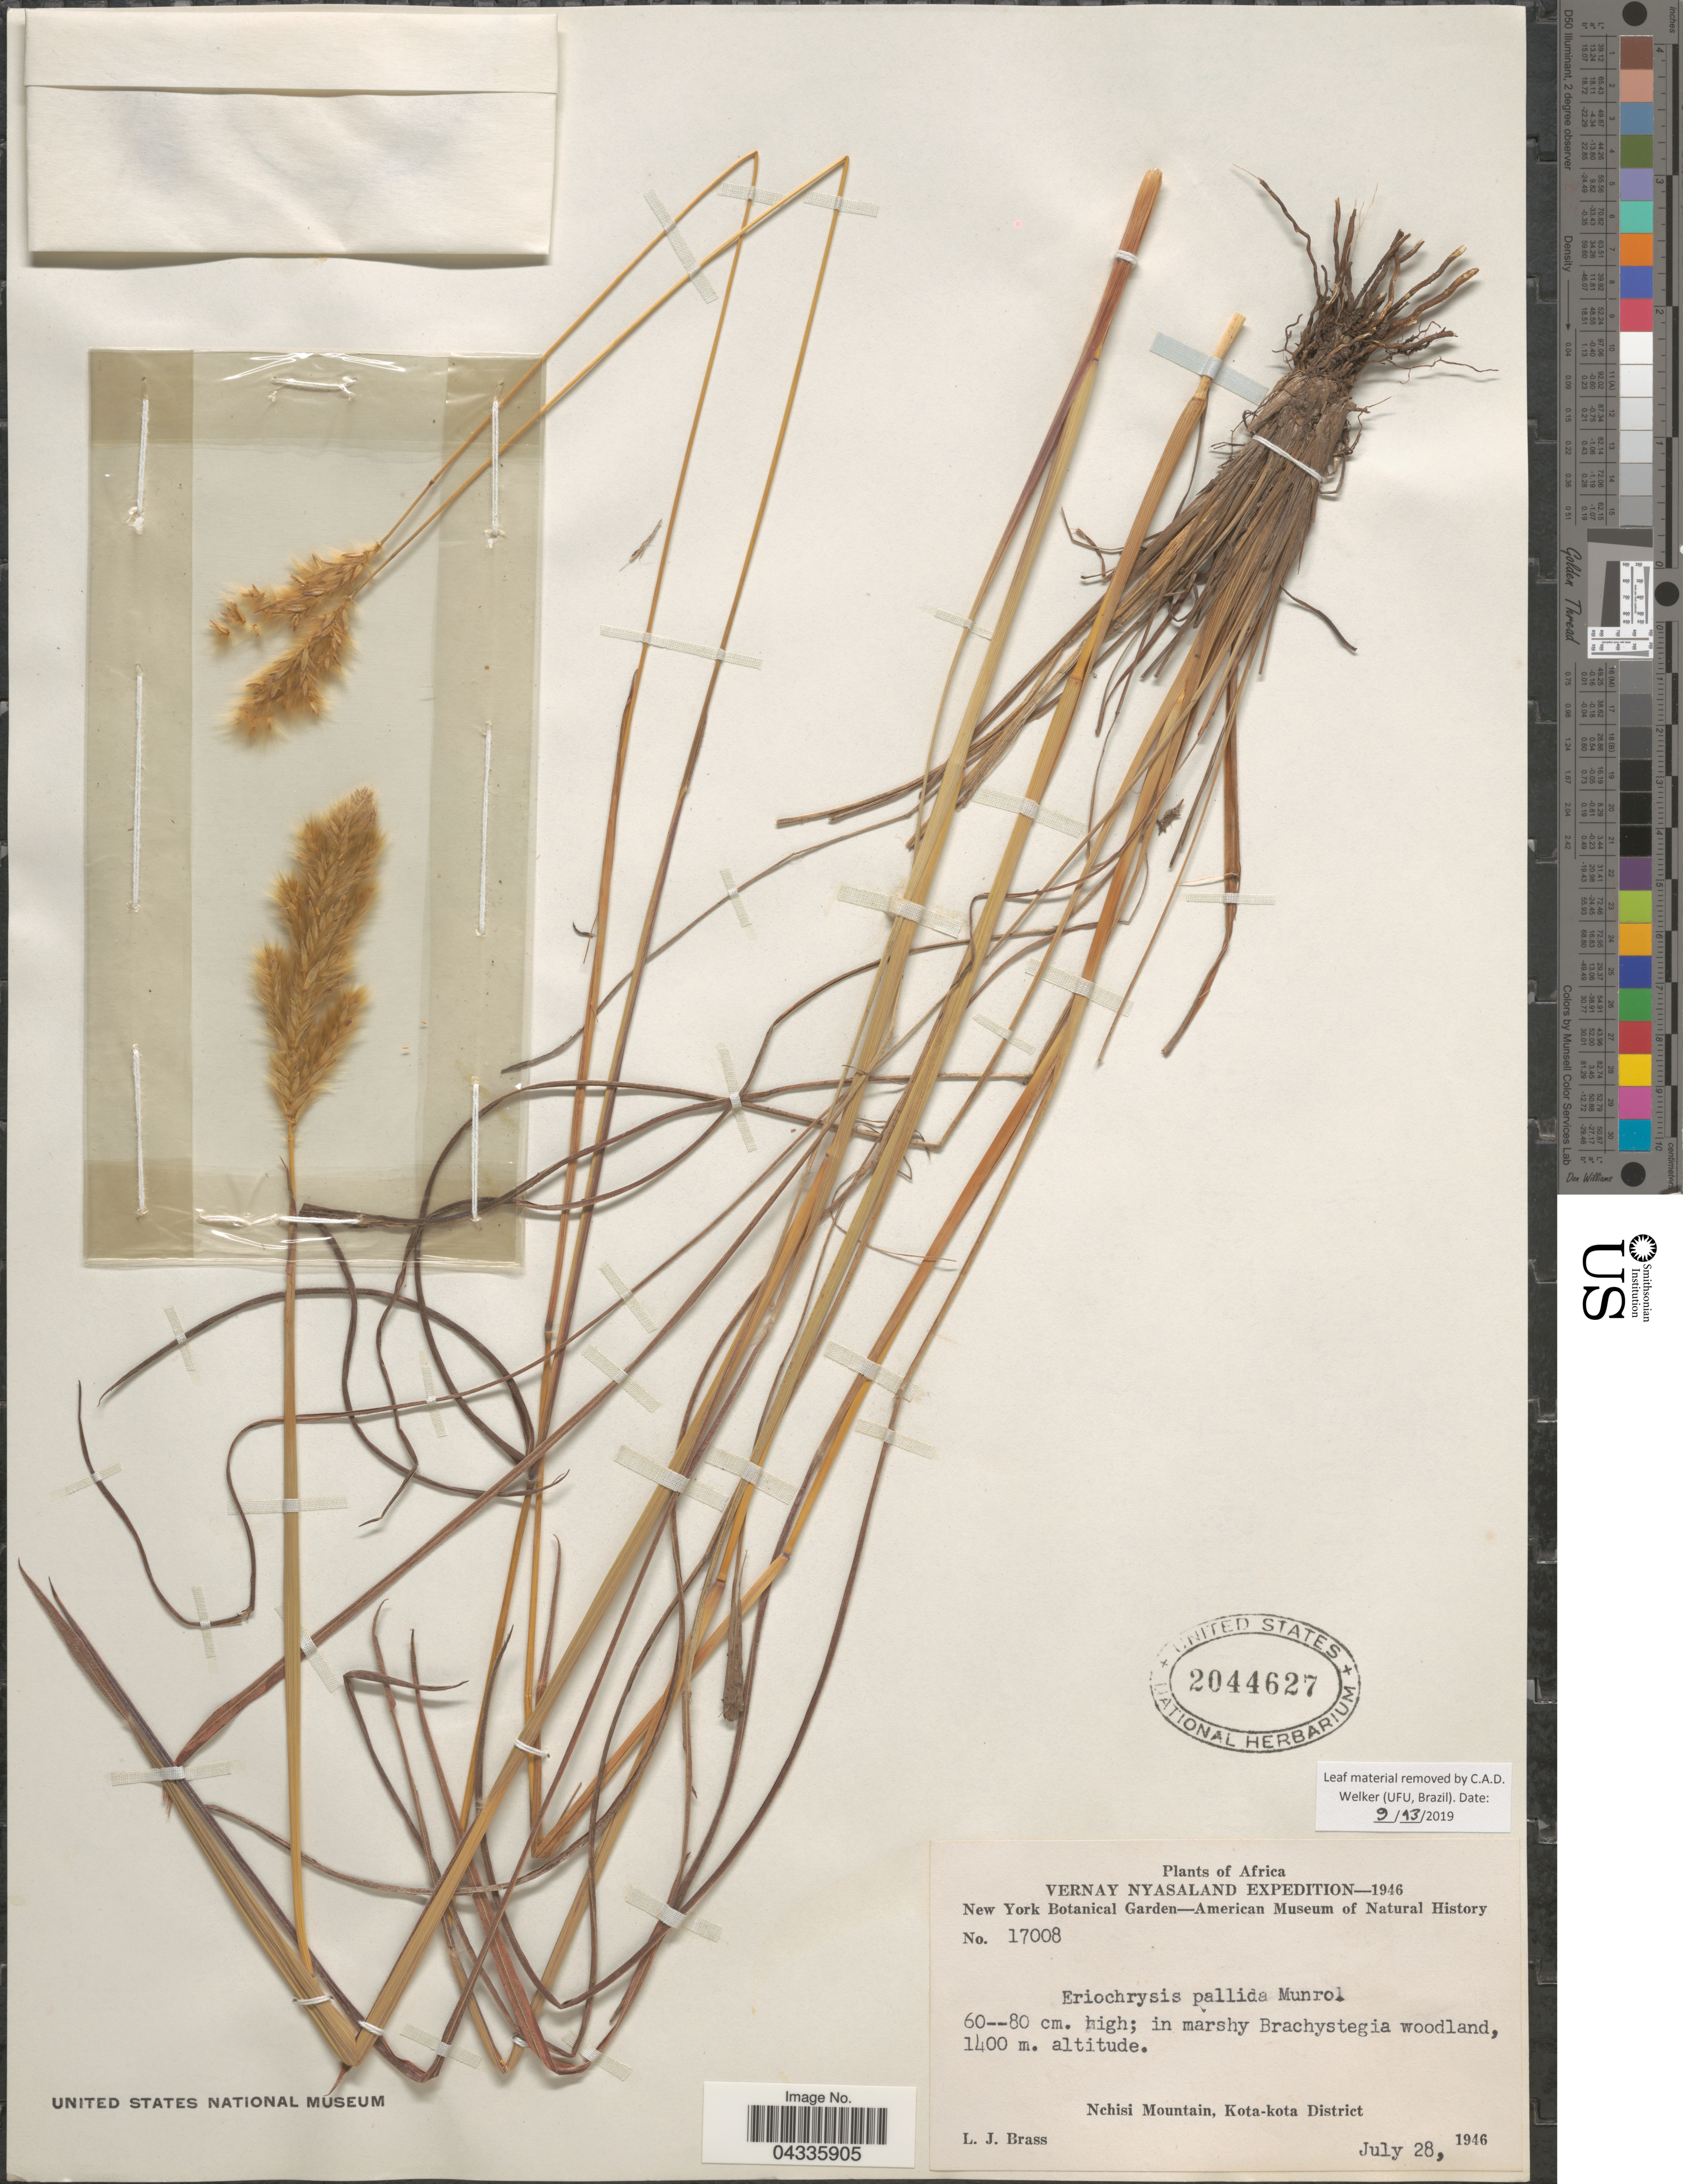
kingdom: Plantae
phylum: Tracheophyta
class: Liliopsida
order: Poales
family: Poaceae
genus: Eriochrysis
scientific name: Eriochrysis pallida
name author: Munro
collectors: L. J. Brass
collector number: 17008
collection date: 1946-07-28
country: Malawi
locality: Vernay Nyasaland Expedition-1946. In marshy Brachystegia woodland. Nehisi Mountain, Kota-kota District.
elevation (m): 1400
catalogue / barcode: US 2044627